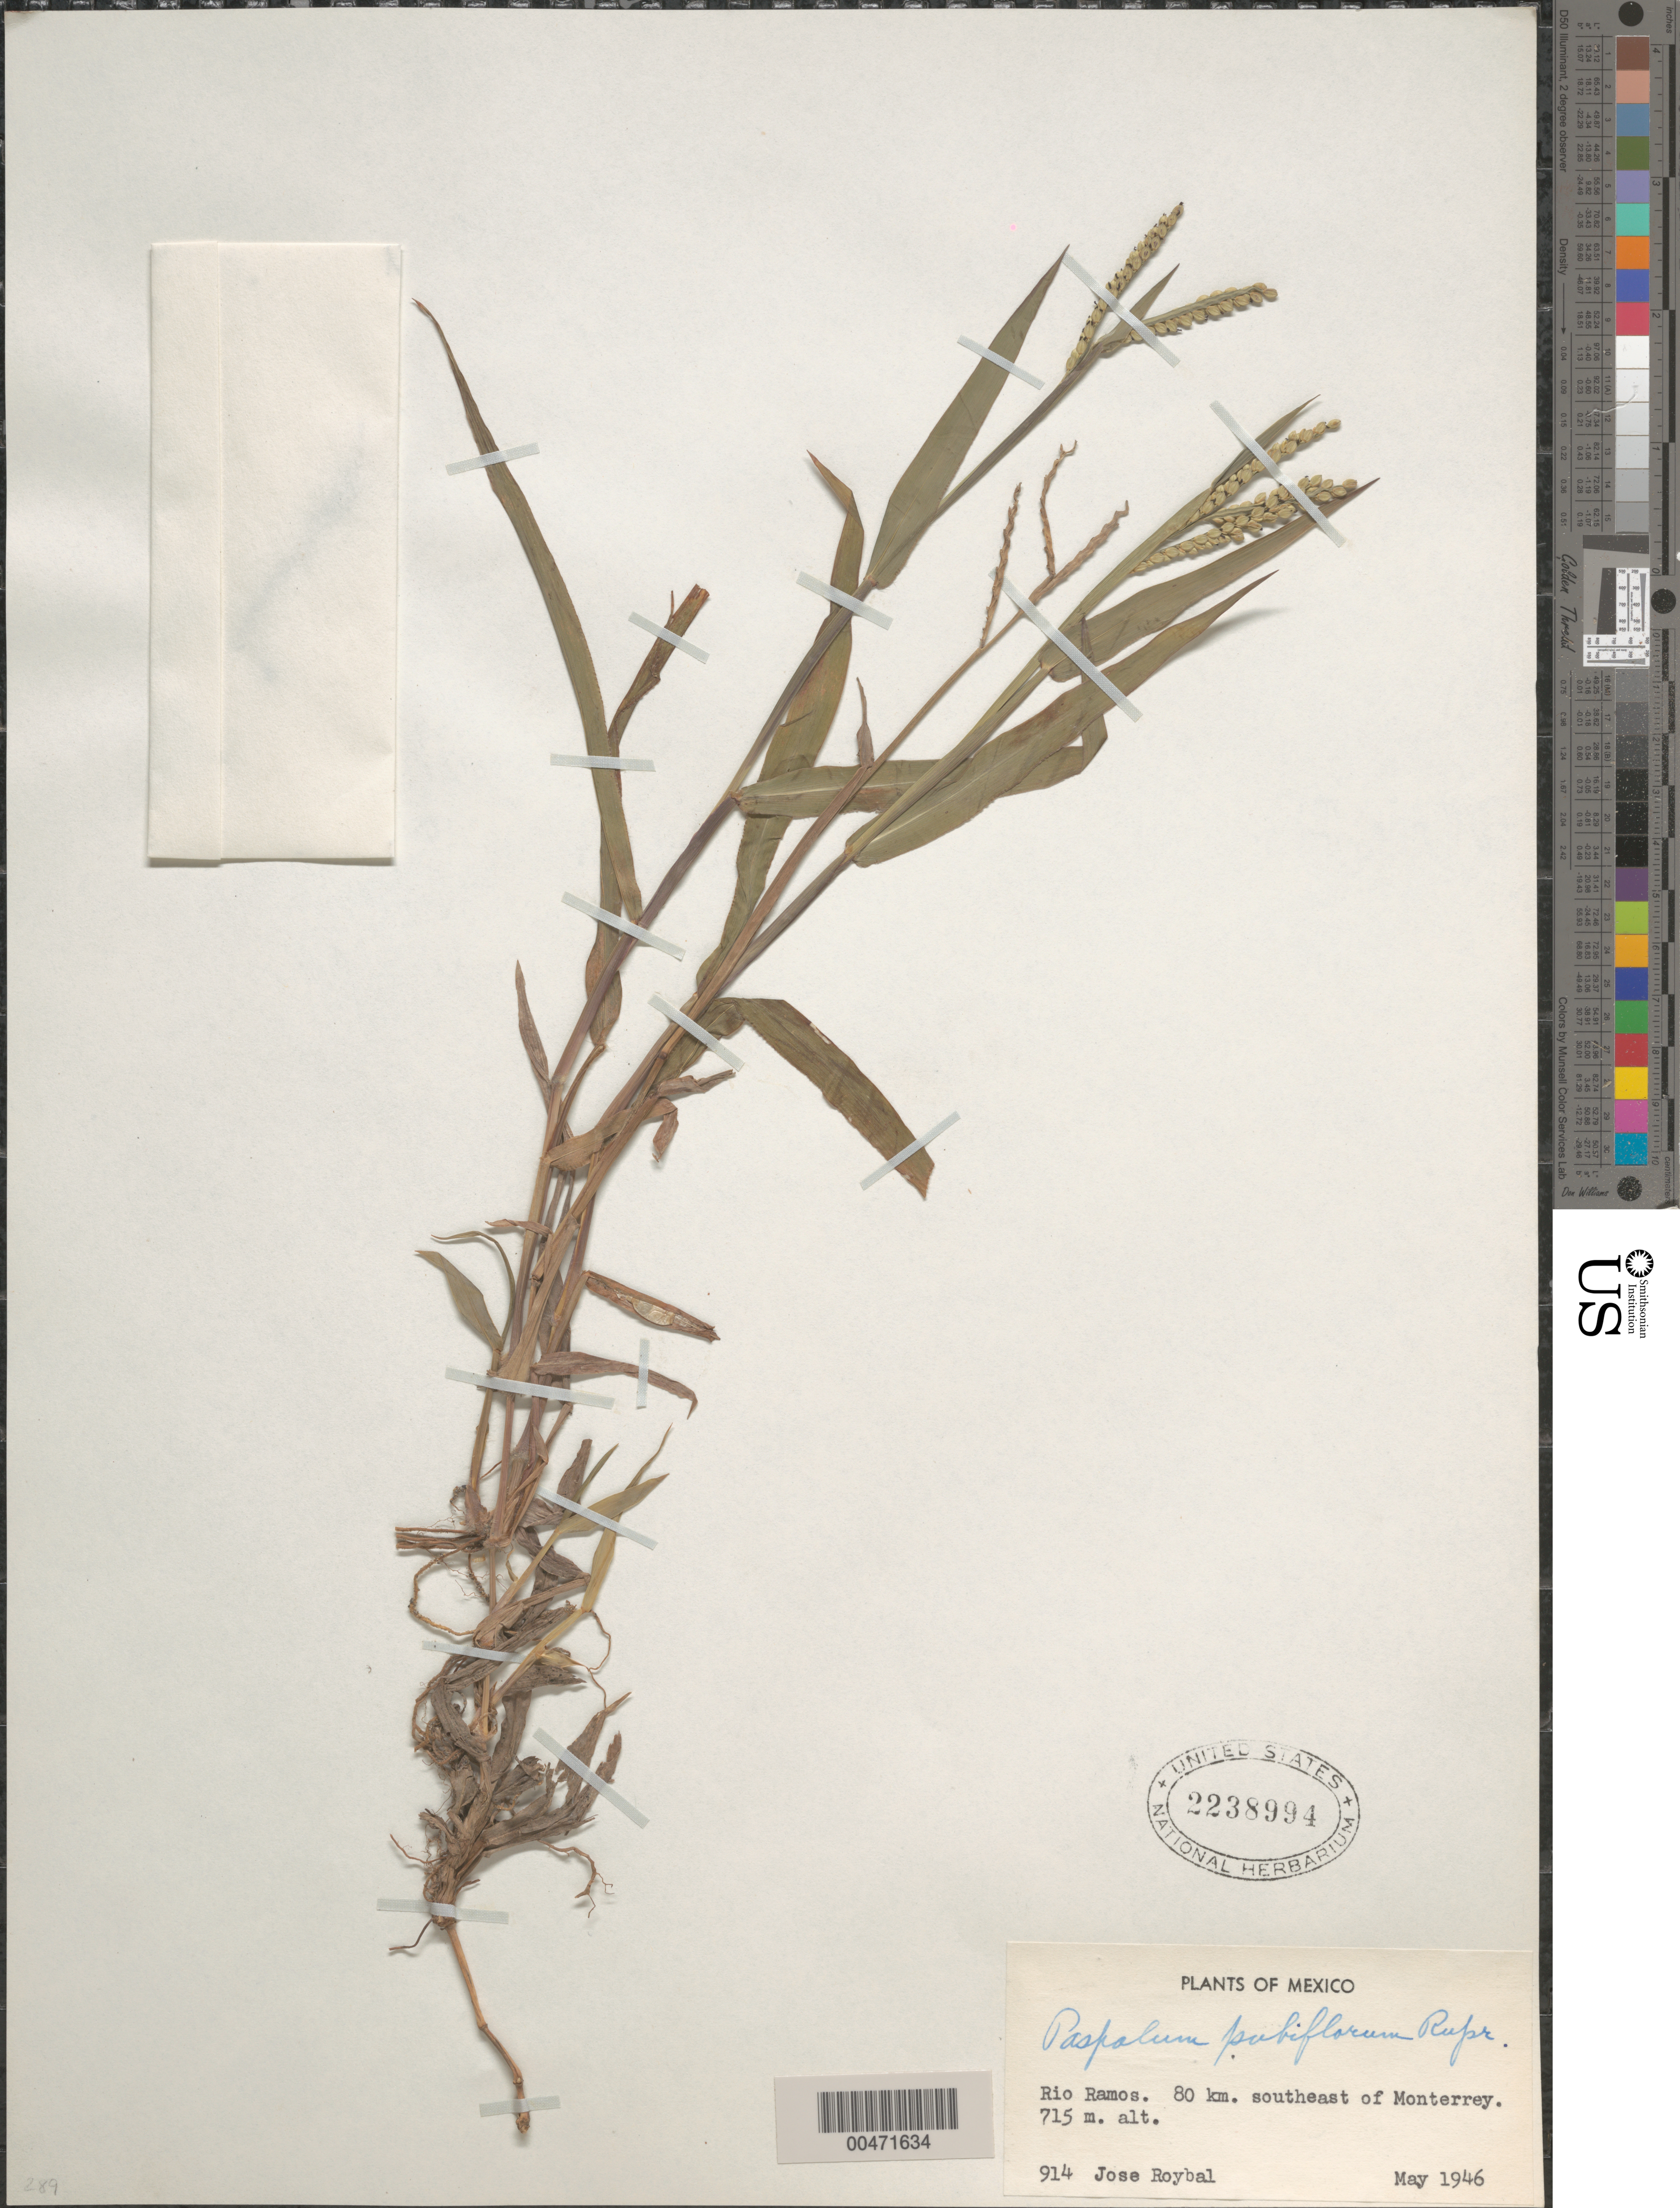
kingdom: Plantae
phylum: Tracheophyta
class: Liliopsida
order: Poales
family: Poaceae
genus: Paspalum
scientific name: Paspalum pubiflorum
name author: Rupr. ex E. Fourn.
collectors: J. J. Roybal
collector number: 914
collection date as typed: May 1946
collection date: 1946-05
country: Mexico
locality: Rio Ramos, 80 km SE of Monterrey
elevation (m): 715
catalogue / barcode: US 2238994